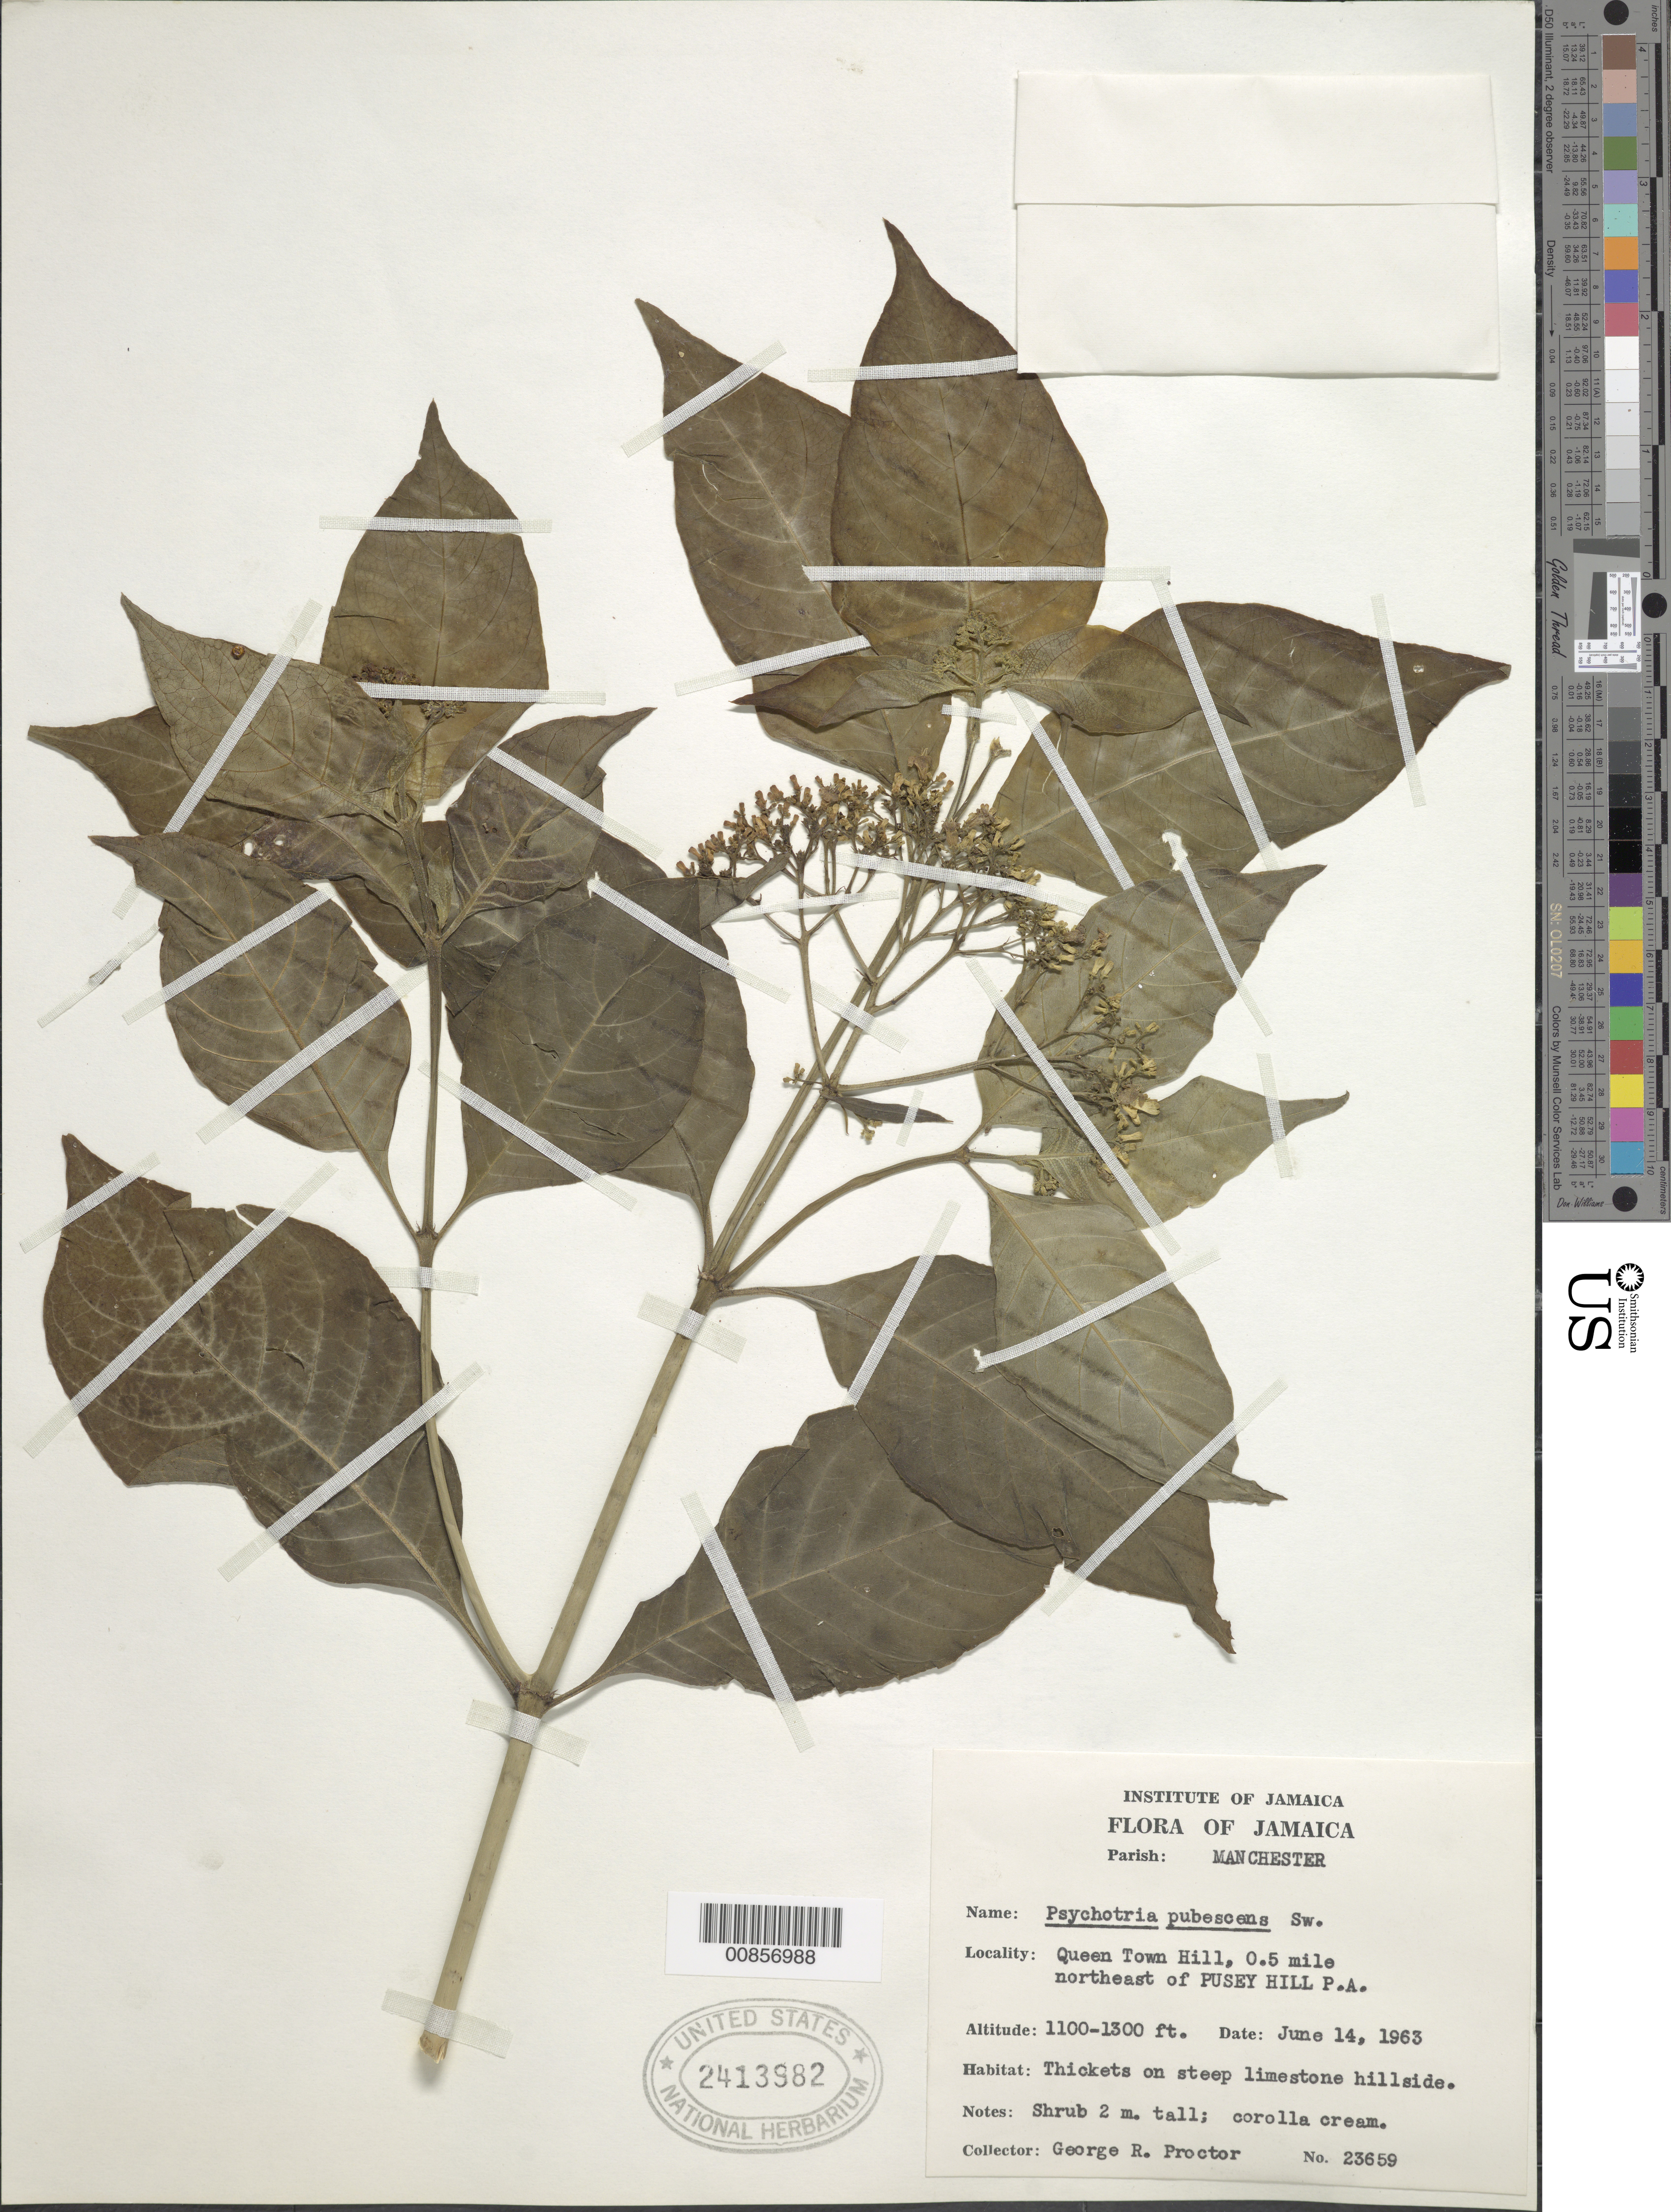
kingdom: Plantae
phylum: Tracheophyta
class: Magnoliopsida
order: Gentianales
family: Rubiaceae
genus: Psychotria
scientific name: Psychotria pubescens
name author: Sw.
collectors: G. R. Proctor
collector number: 23659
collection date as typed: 14 Jun 1963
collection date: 1963-06-14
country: Jamaica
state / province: Manchester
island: Jamaica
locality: Queen Town Hill, 0.5 mile northeast of Pusey Hill, P.A.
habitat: Thickets on steep limestone hillside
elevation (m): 335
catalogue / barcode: US 2413982